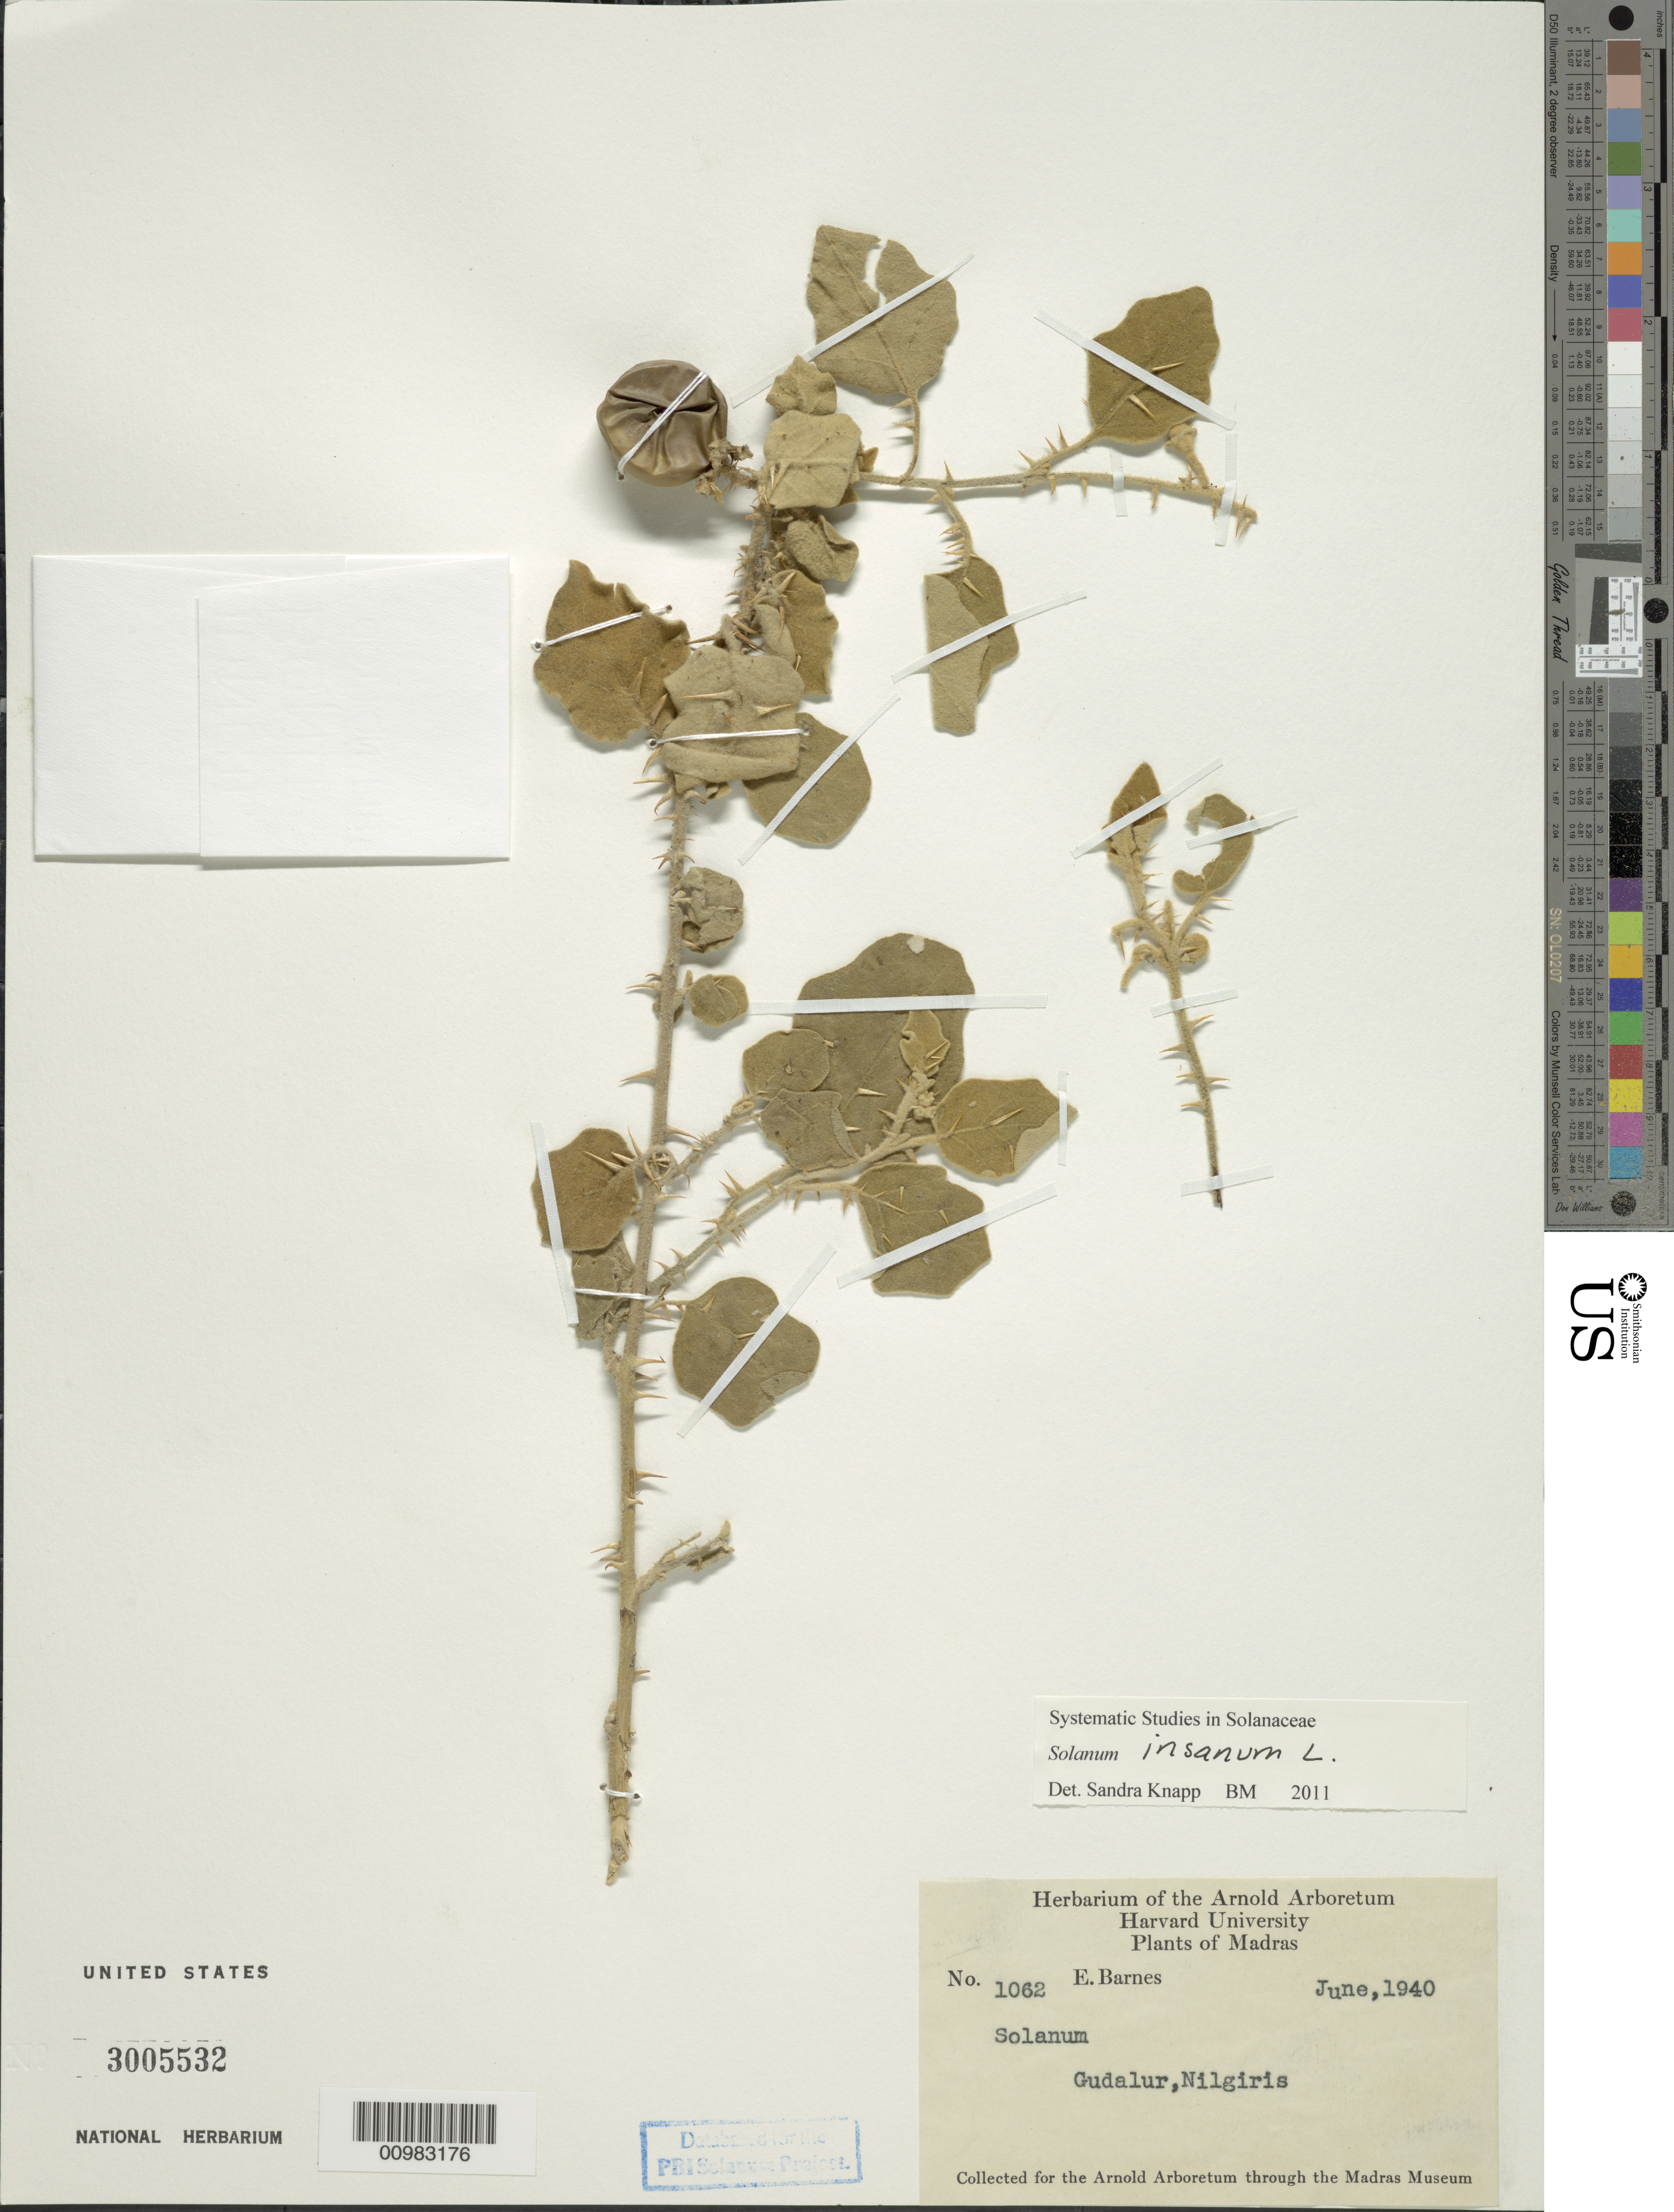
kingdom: Plantae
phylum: Tracheophyta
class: Magnoliopsida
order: Solanales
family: Solanaceae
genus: Solanum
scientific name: Solanum insanum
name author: L.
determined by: Knapp, S. D.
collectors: E. Barnes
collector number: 1062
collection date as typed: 7 Jun 1940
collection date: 1940-06-07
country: India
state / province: Tamil Nadu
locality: Madras, Nilgiris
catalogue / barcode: US 3005532